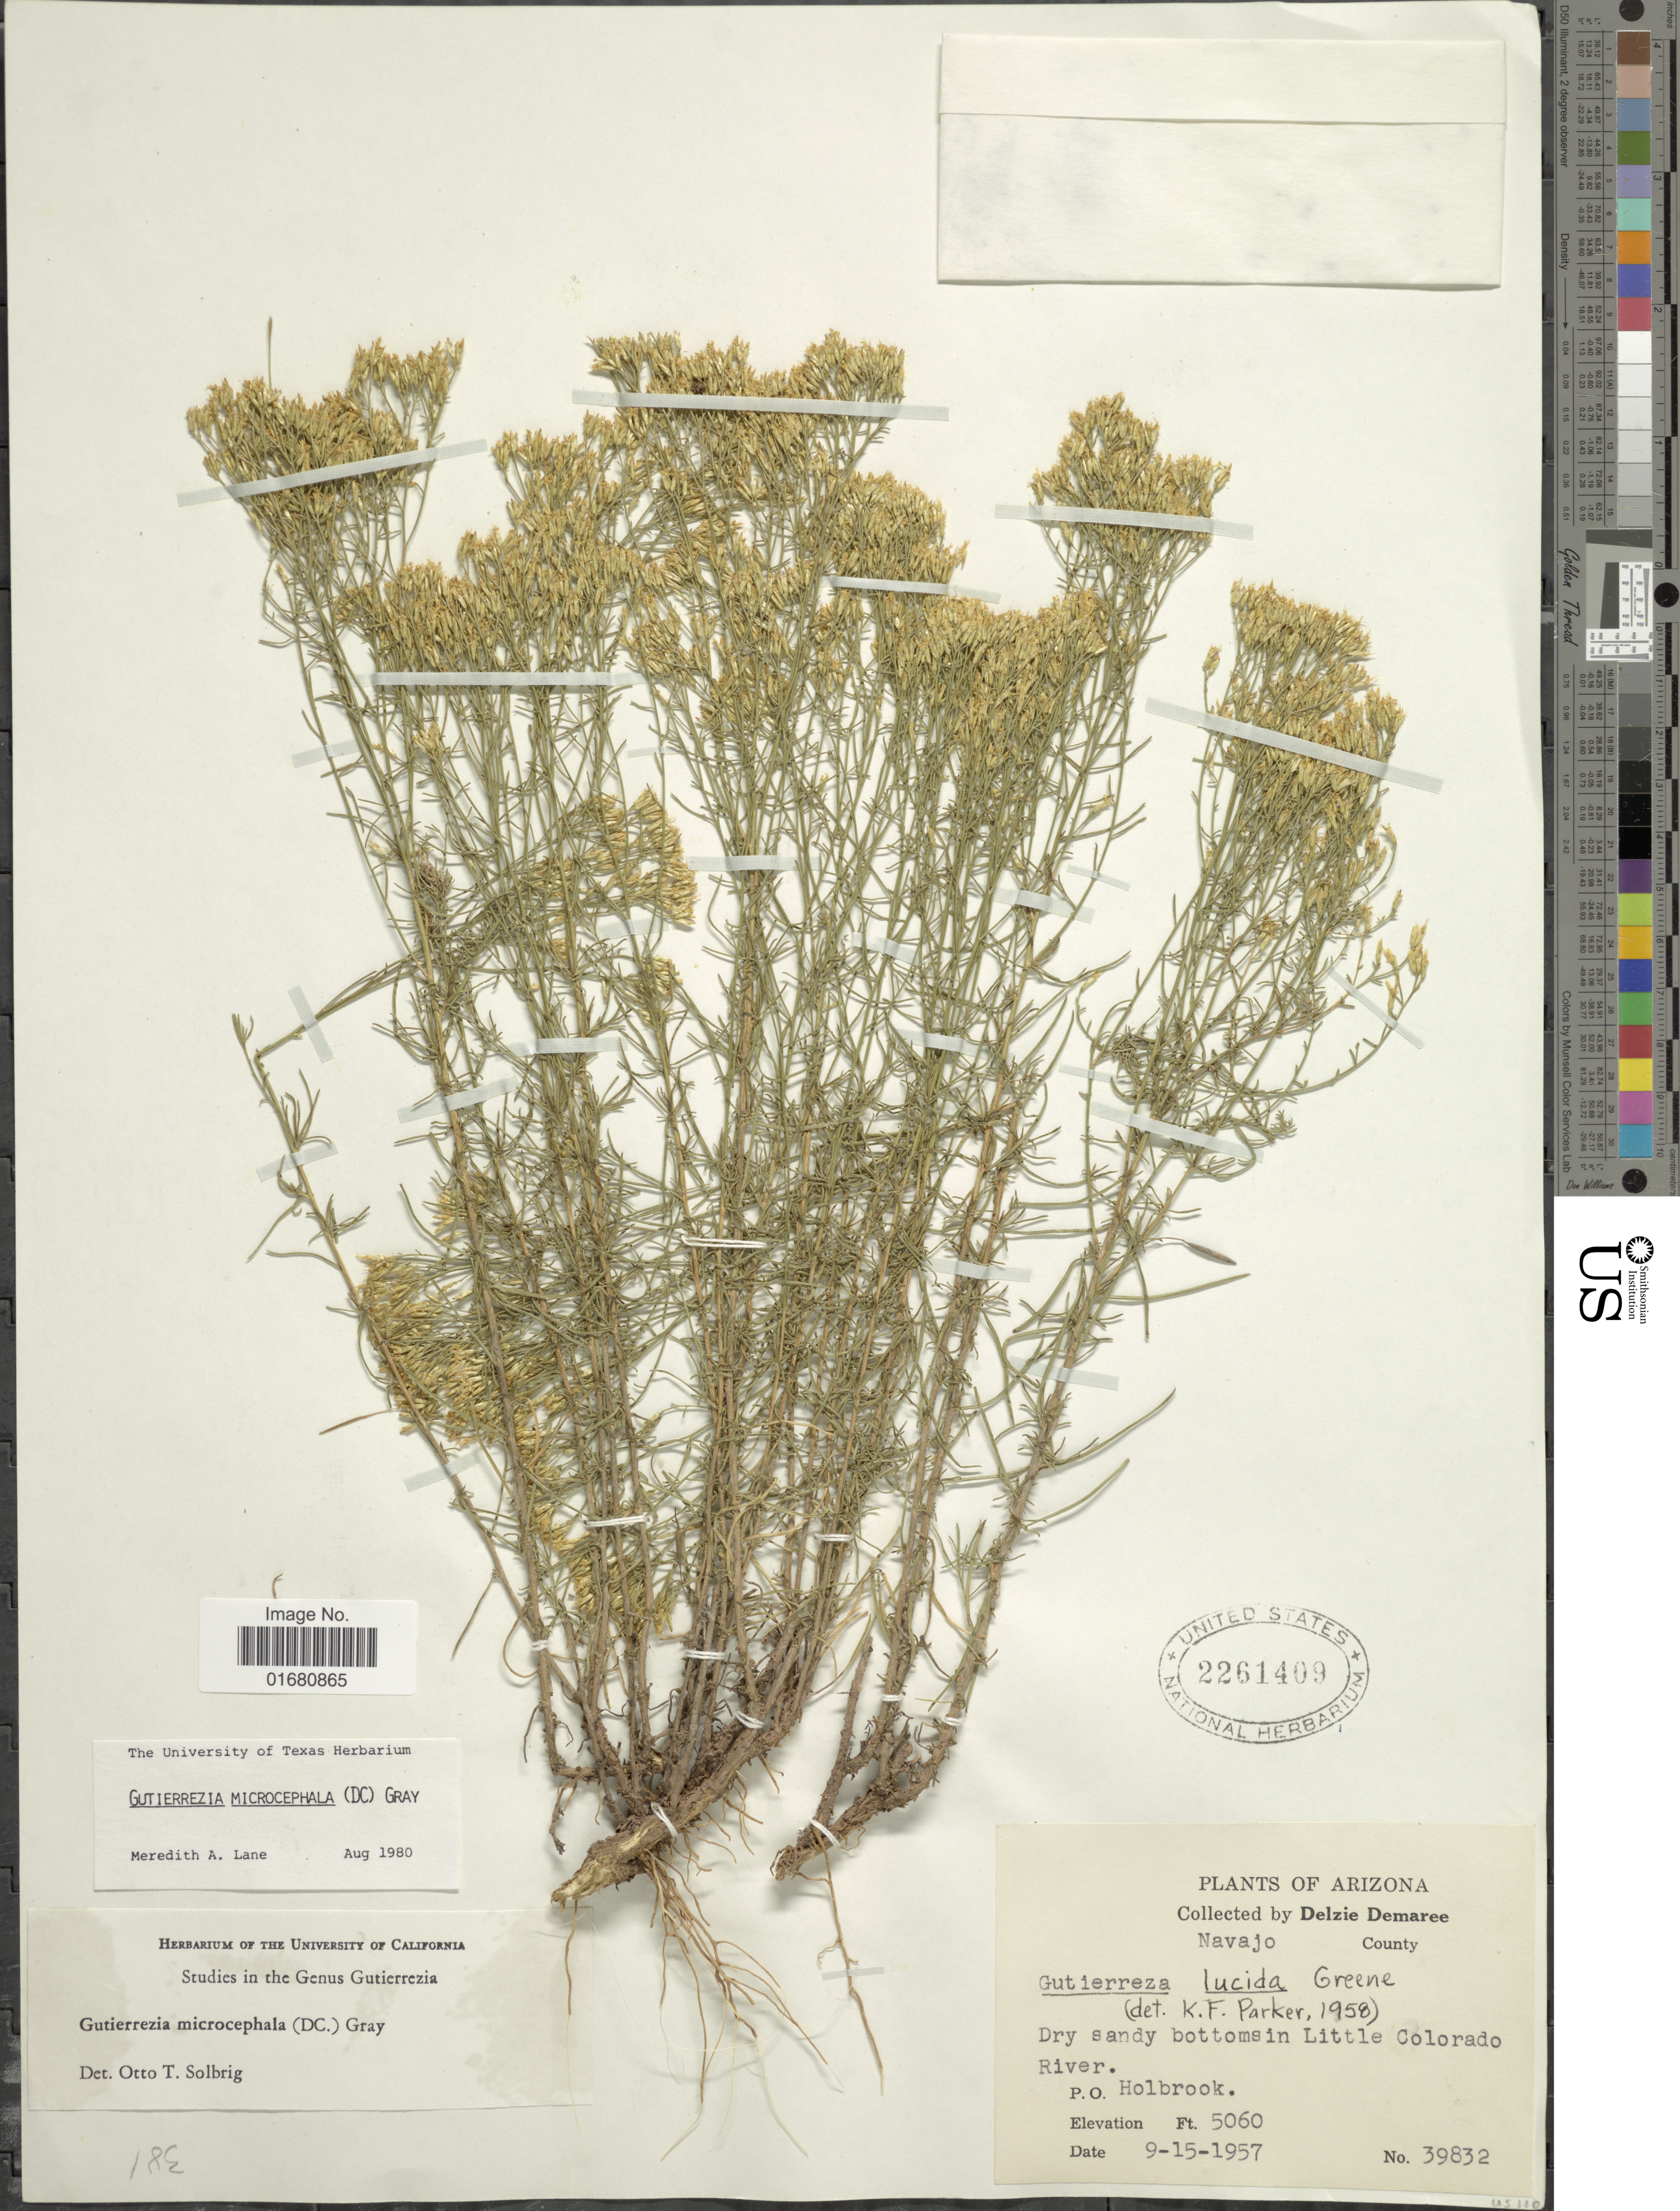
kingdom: Plantae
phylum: Tracheophyta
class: Magnoliopsida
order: Asterales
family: Asteraceae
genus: Gutierrezia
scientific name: Gutierrezia microcephala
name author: (DC.) A. Gray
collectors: D. Demaree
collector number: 39832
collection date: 1957-09-15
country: United States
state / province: Arizona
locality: Navajo County, Dry sandy bottomsin Little Colorado River, P.O. Holbrook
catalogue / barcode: US 2261409